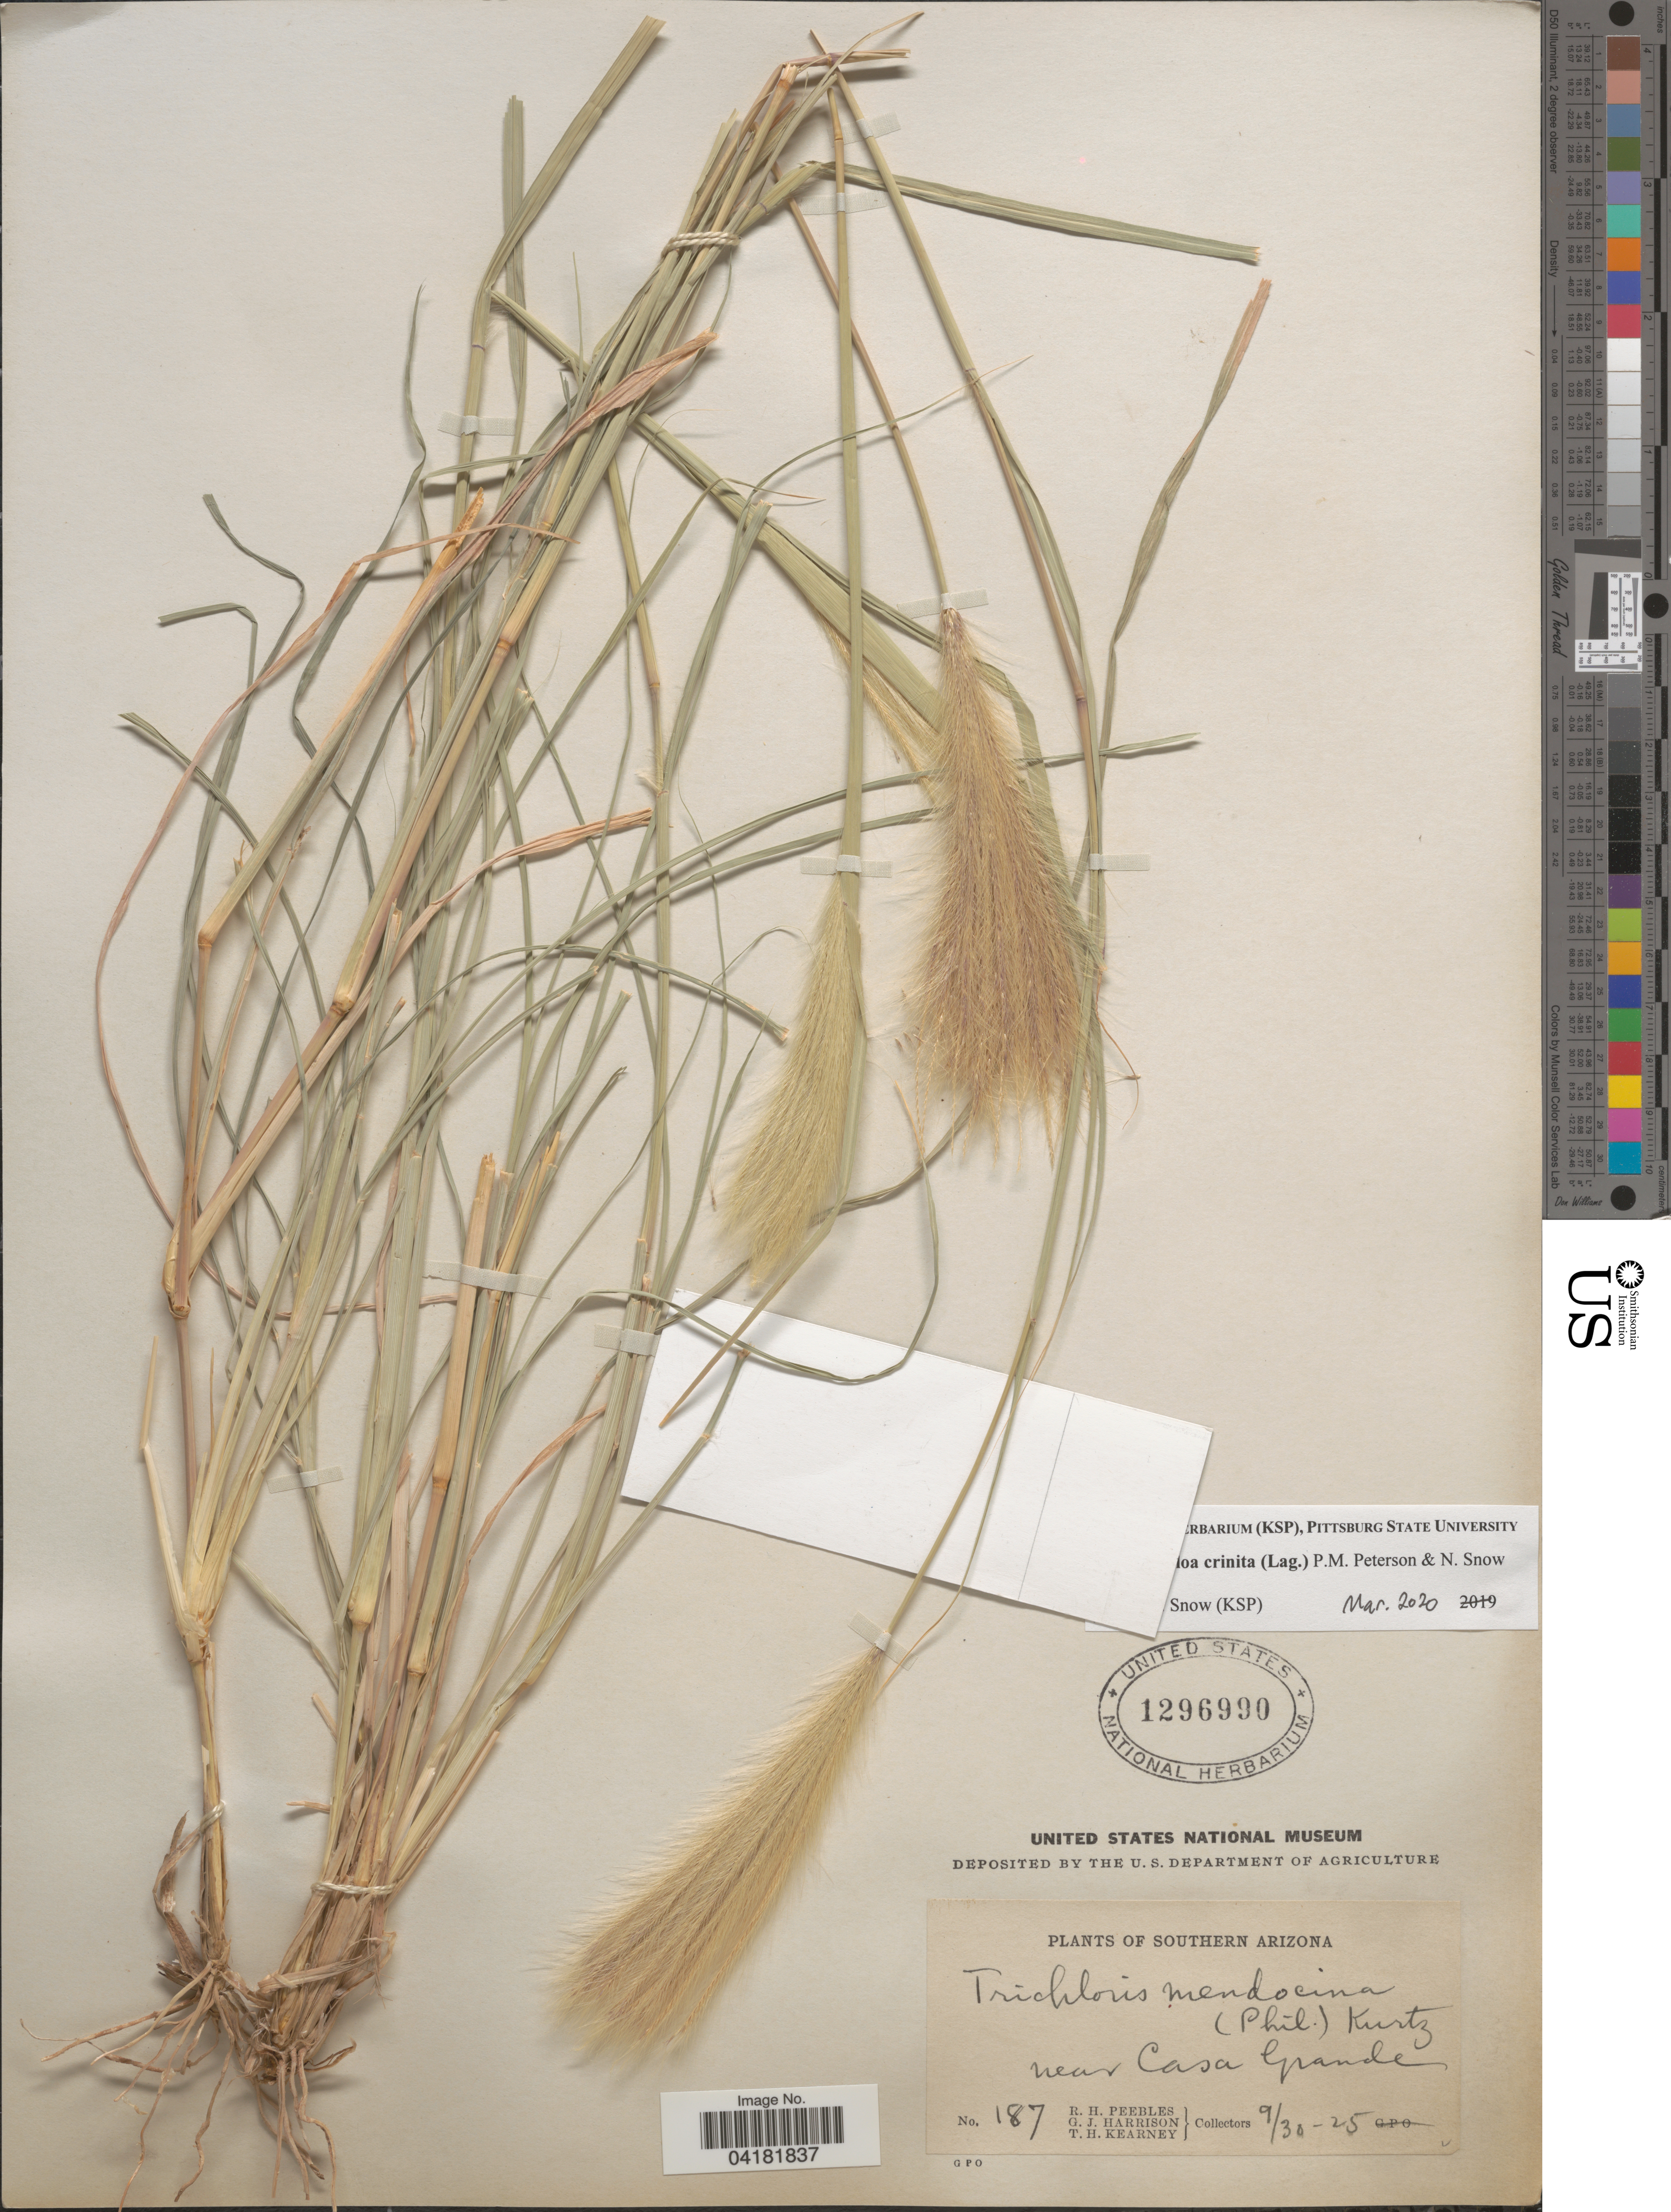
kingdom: Plantae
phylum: Tracheophyta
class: Liliopsida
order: Poales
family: Poaceae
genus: Leptochloa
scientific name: Leptochloa crinita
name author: (Lag.) P.M. Peterson & N. Snow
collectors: R. H. Peebles, G. J. Harrison & T. H. Kearney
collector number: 187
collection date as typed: Transcribed d/m/y: 30/9/25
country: United States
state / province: Arizona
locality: Southern Arizona. Near Casa Grande.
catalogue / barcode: US 1296990